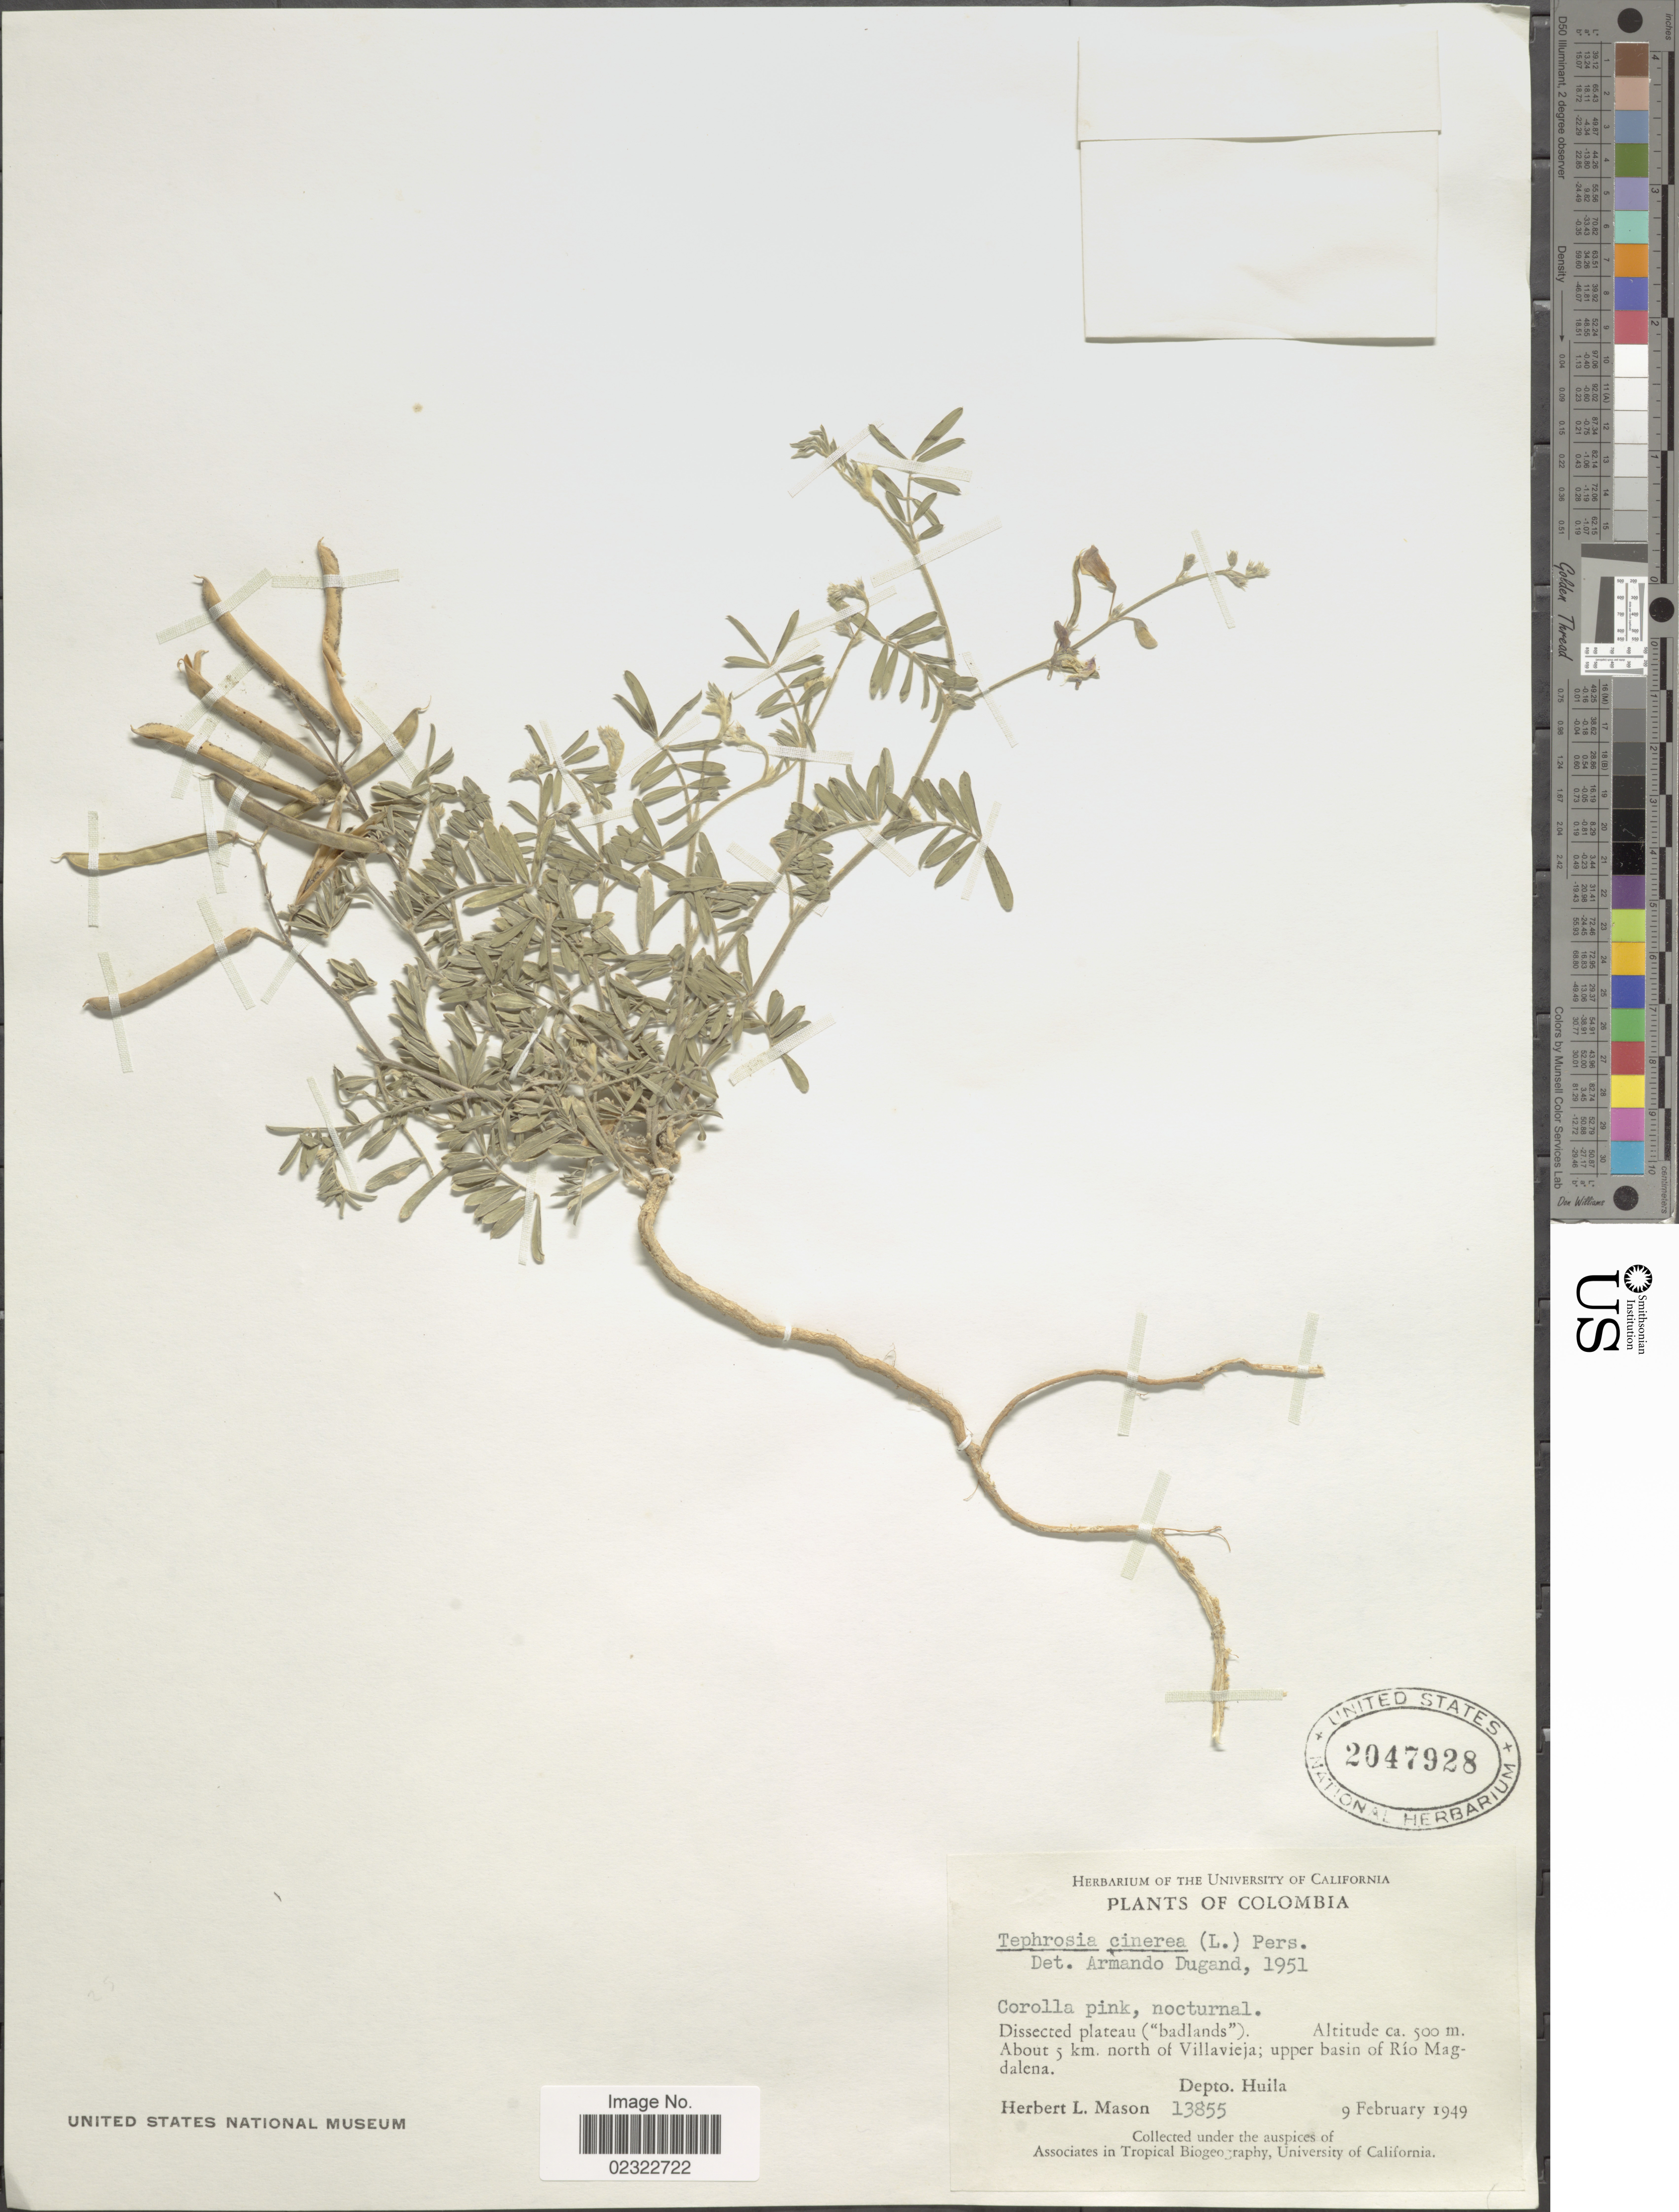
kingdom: Plantae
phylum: Tracheophyta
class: Magnoliopsida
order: Fabales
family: Fabaceae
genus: Tephrosia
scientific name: Tephrosia cinerea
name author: (L.) Pers.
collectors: H. L. Mason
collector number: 13855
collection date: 1949-02-09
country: Colombia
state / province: Huila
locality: About 5 km. north of Villavieja; upper basin of Rio Magdalena.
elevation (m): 500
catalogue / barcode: US 2047928